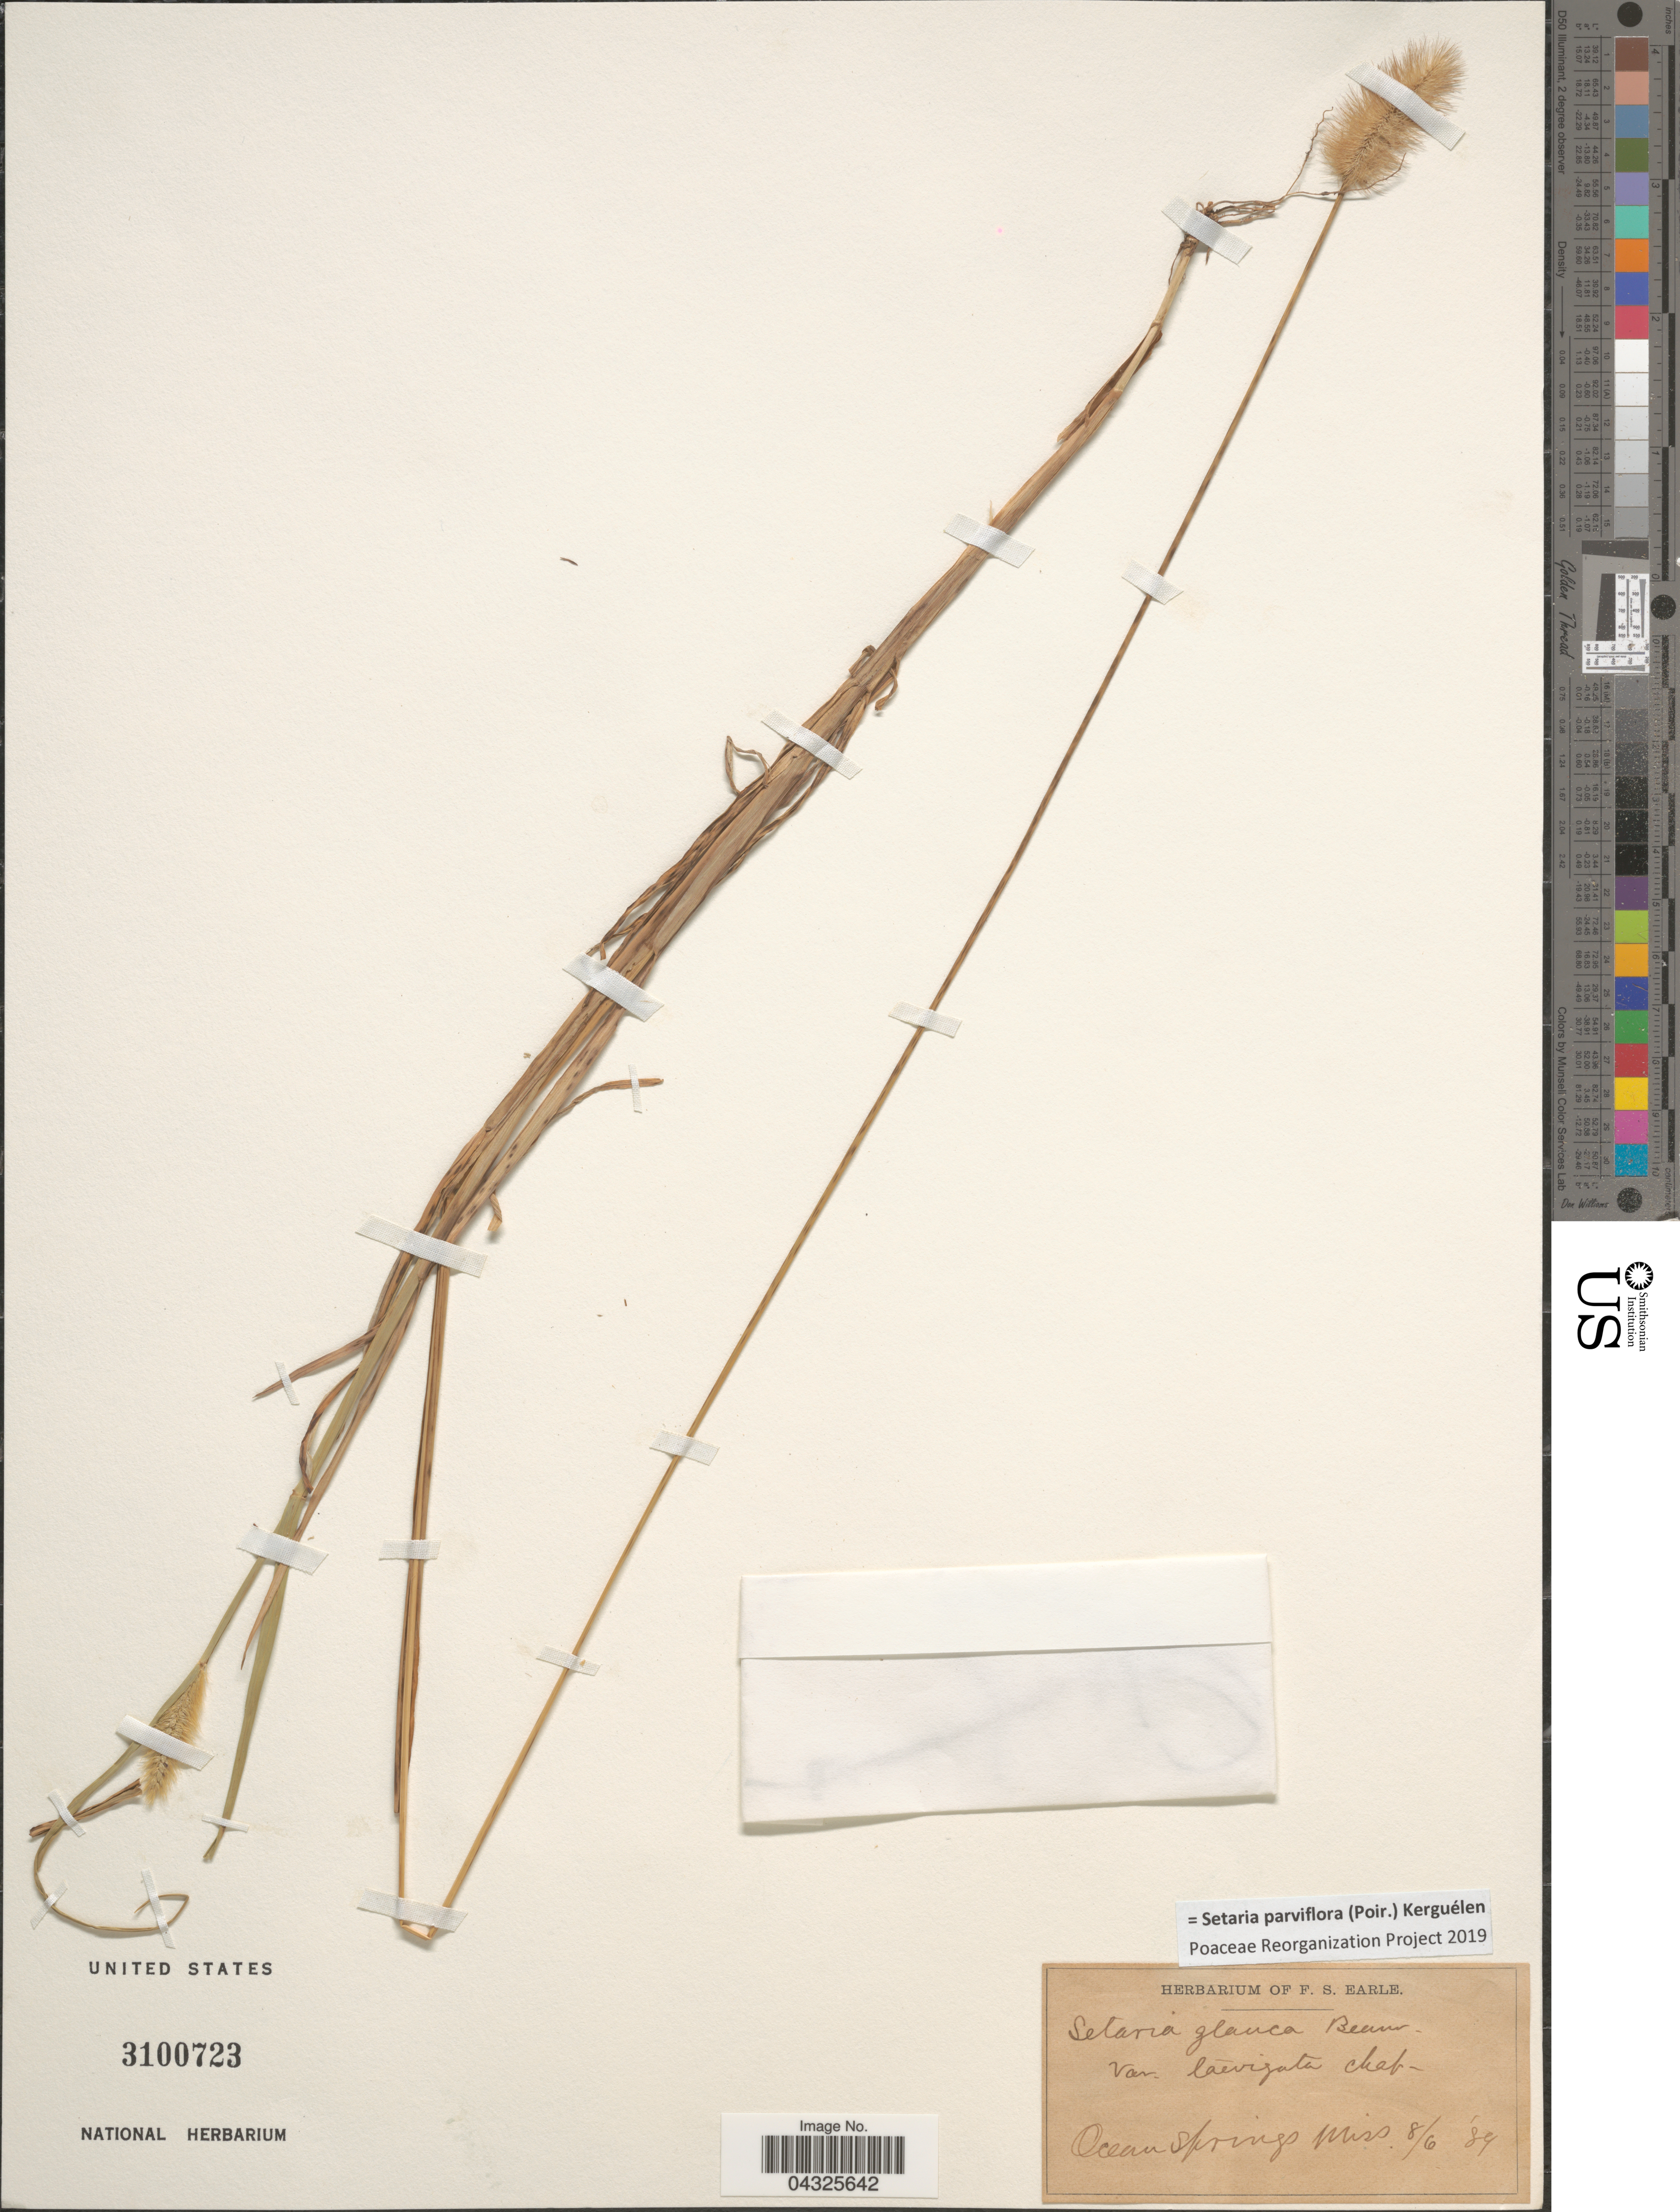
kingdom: Plantae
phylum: Tracheophyta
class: Liliopsida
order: Poales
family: Poaceae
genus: Setaria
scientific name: Setaria parviflora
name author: (Poir.) Kerguélen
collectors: Ex herb. F. S. Earle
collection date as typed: Transcribed d/m/y: 6/8/89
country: United States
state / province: Mississippi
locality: Ocean Springs.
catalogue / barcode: US 3100723